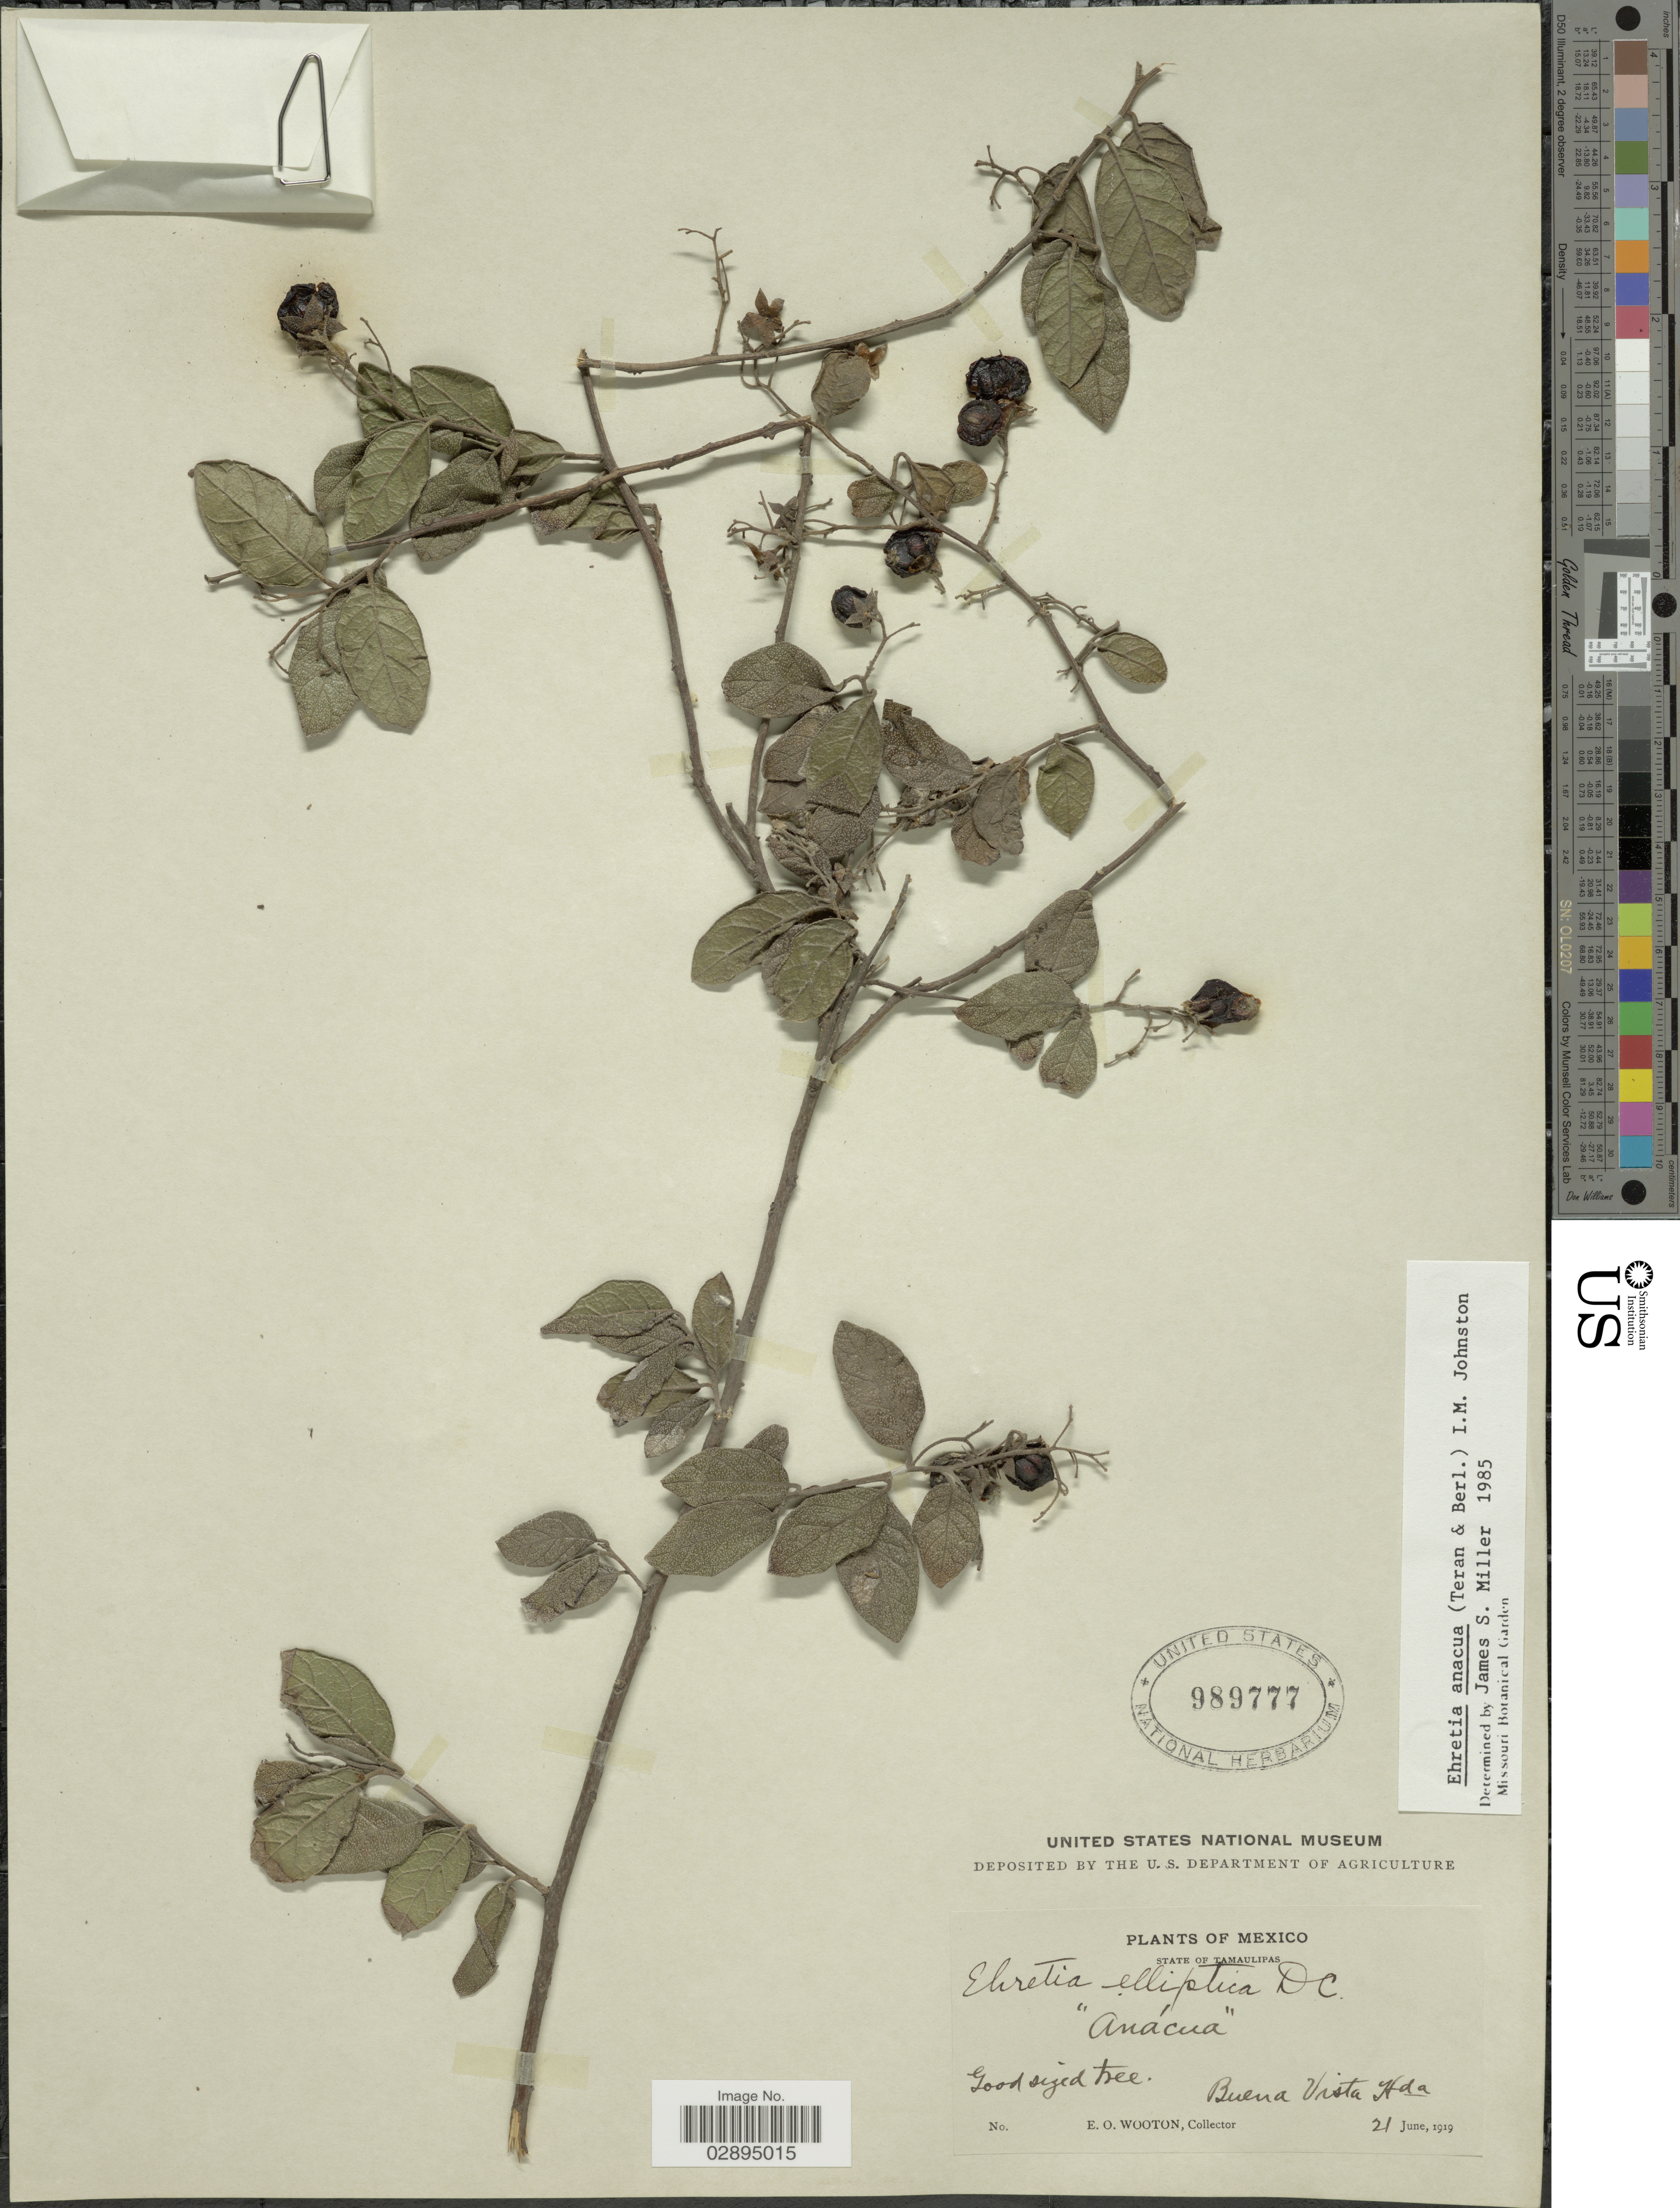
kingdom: Plantae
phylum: Tracheophyta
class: Magnoliopsida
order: Boraginales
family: Ehretiaceae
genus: Ehretia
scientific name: Ehretia anacua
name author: (Terán & Berland.) I.M. Johnst.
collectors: E. O. Wooton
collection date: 1919-06-21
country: Mexico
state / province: Tamaulipas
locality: Buena Vista Hda.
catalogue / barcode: US 989777